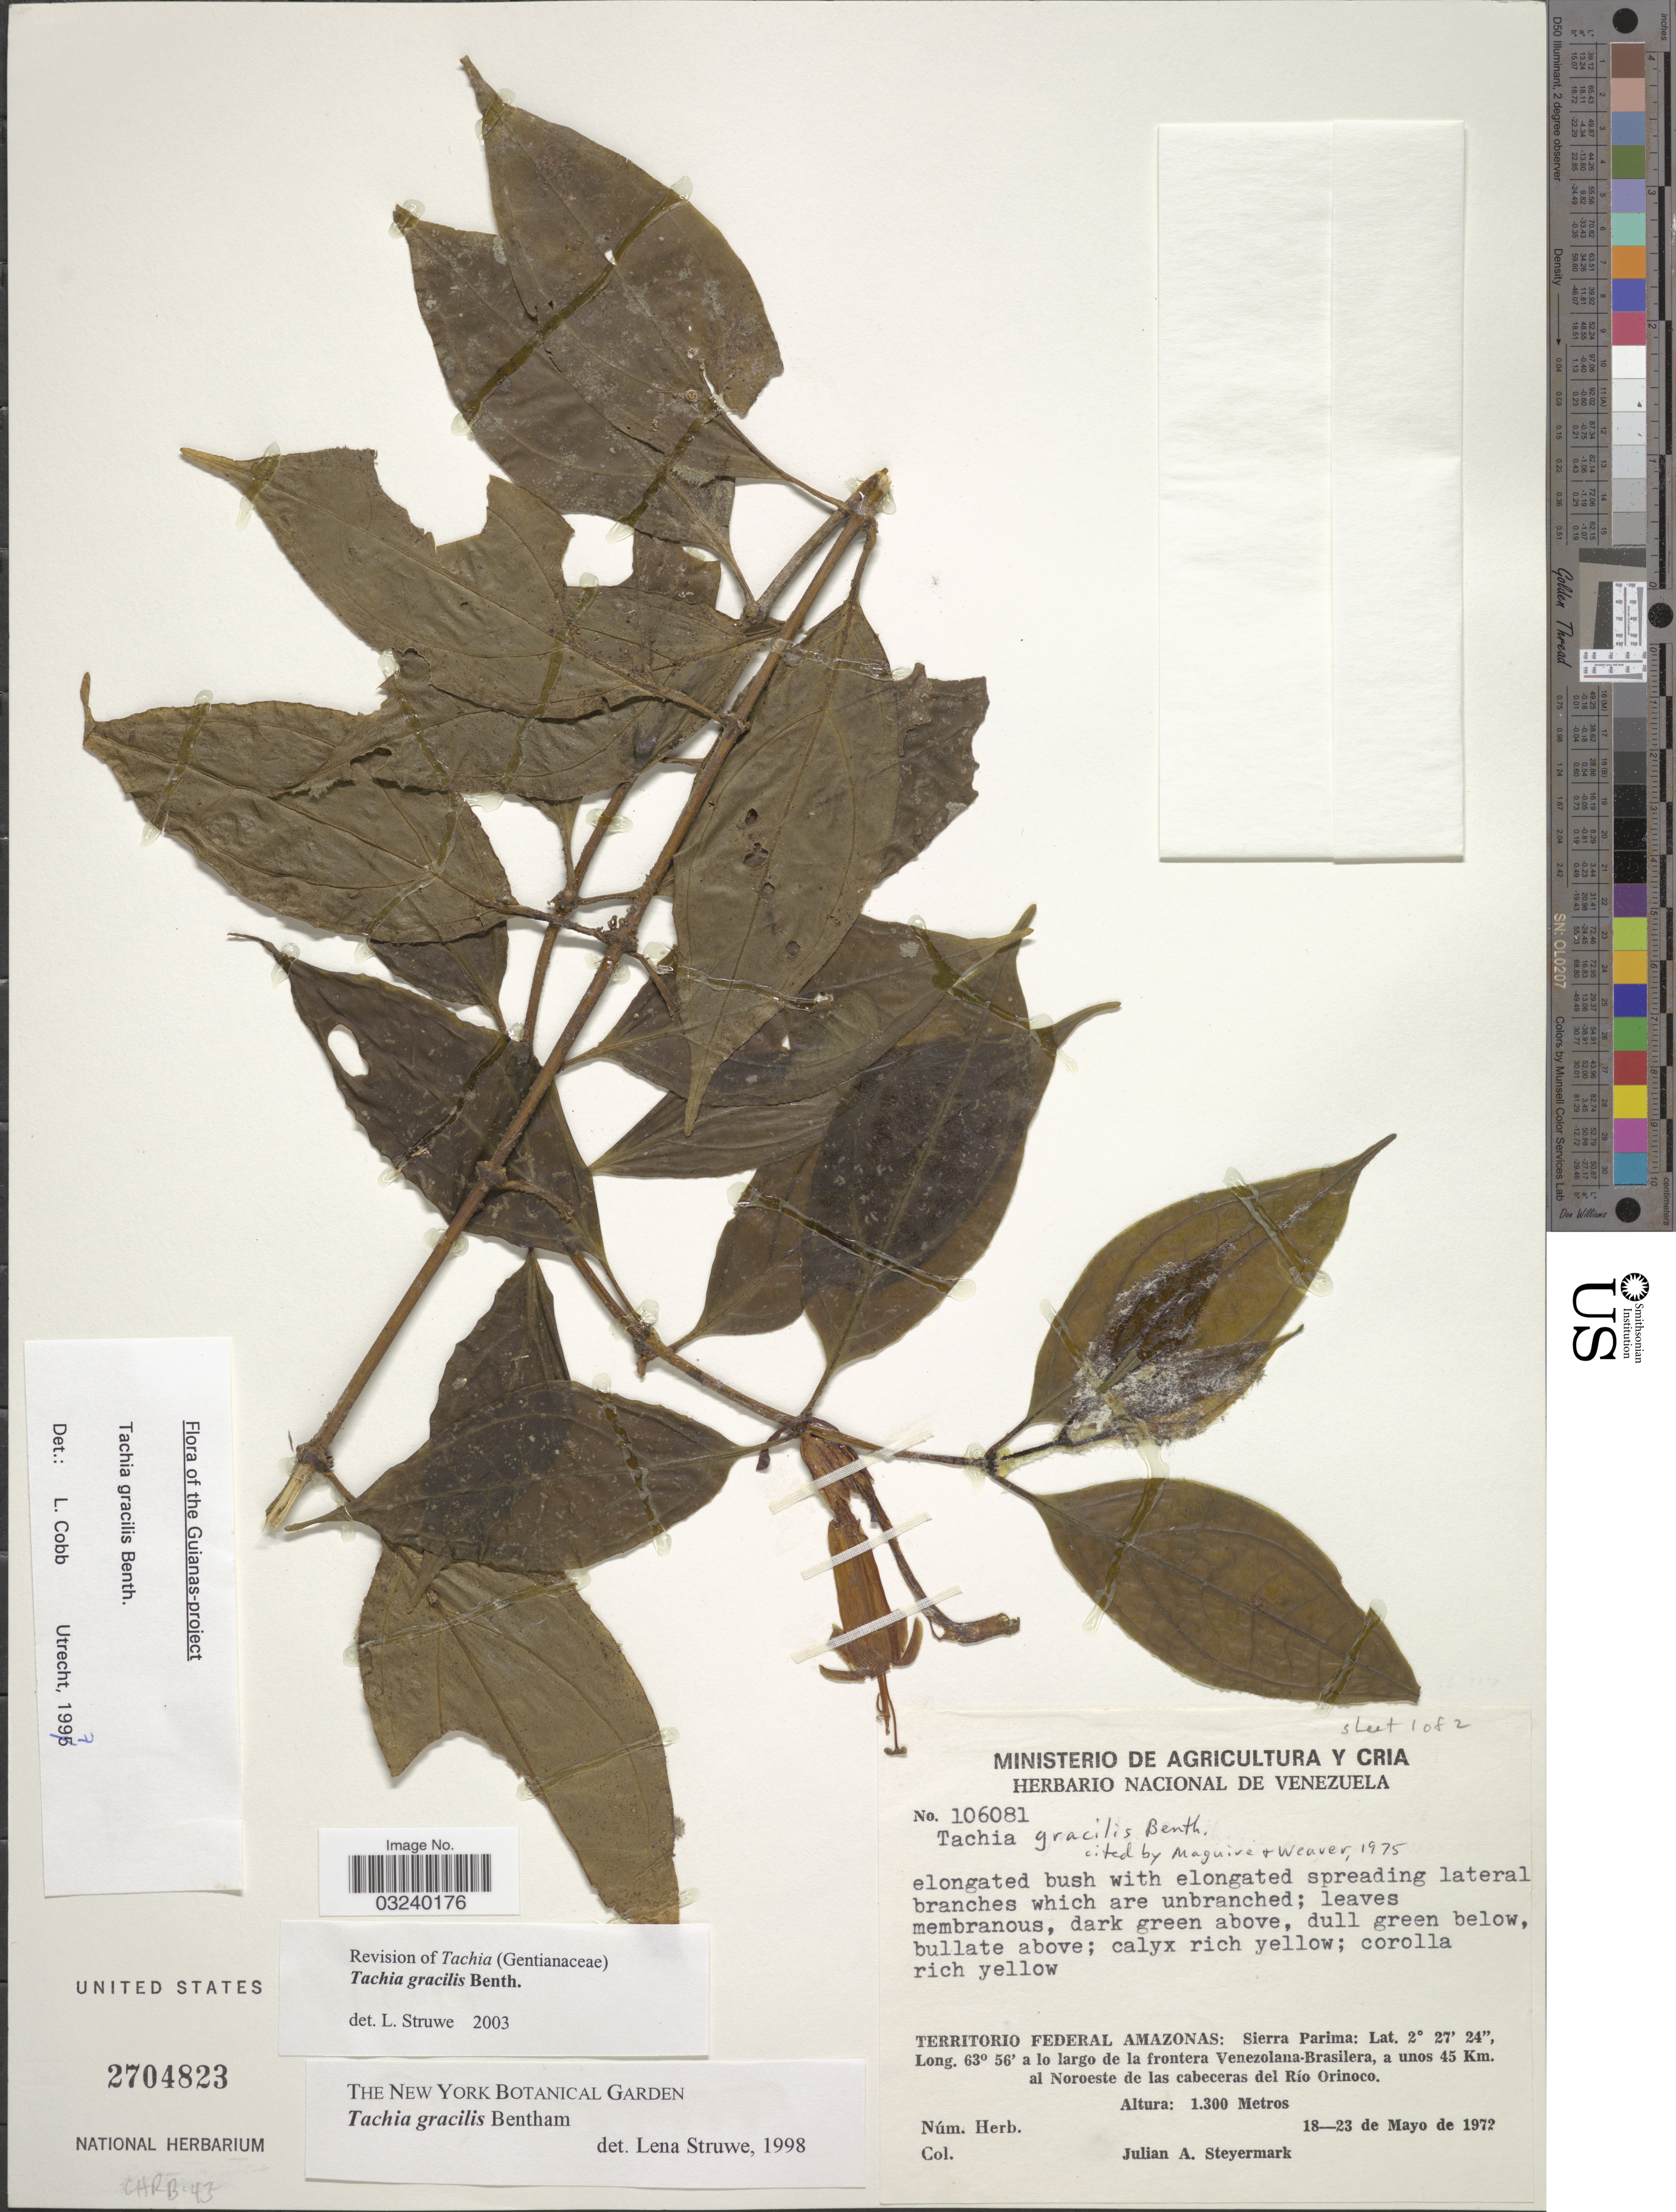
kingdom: Plantae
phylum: Tracheophyta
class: Magnoliopsida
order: Gentianales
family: Gentianaceae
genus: Tachia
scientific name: Tachia gracilis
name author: Benth.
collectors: J. Steyermark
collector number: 106081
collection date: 1972-05-18/1972-05-23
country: Venezuela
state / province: Amazonas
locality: Territorio Federal Amazonas: Sierra Parima, a lo largo de la frontera Venezolana-Brasilera, a unos 45 Km. al Noroeste de las cabeceras del Río Orinoco.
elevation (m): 1300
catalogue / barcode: US 2704823